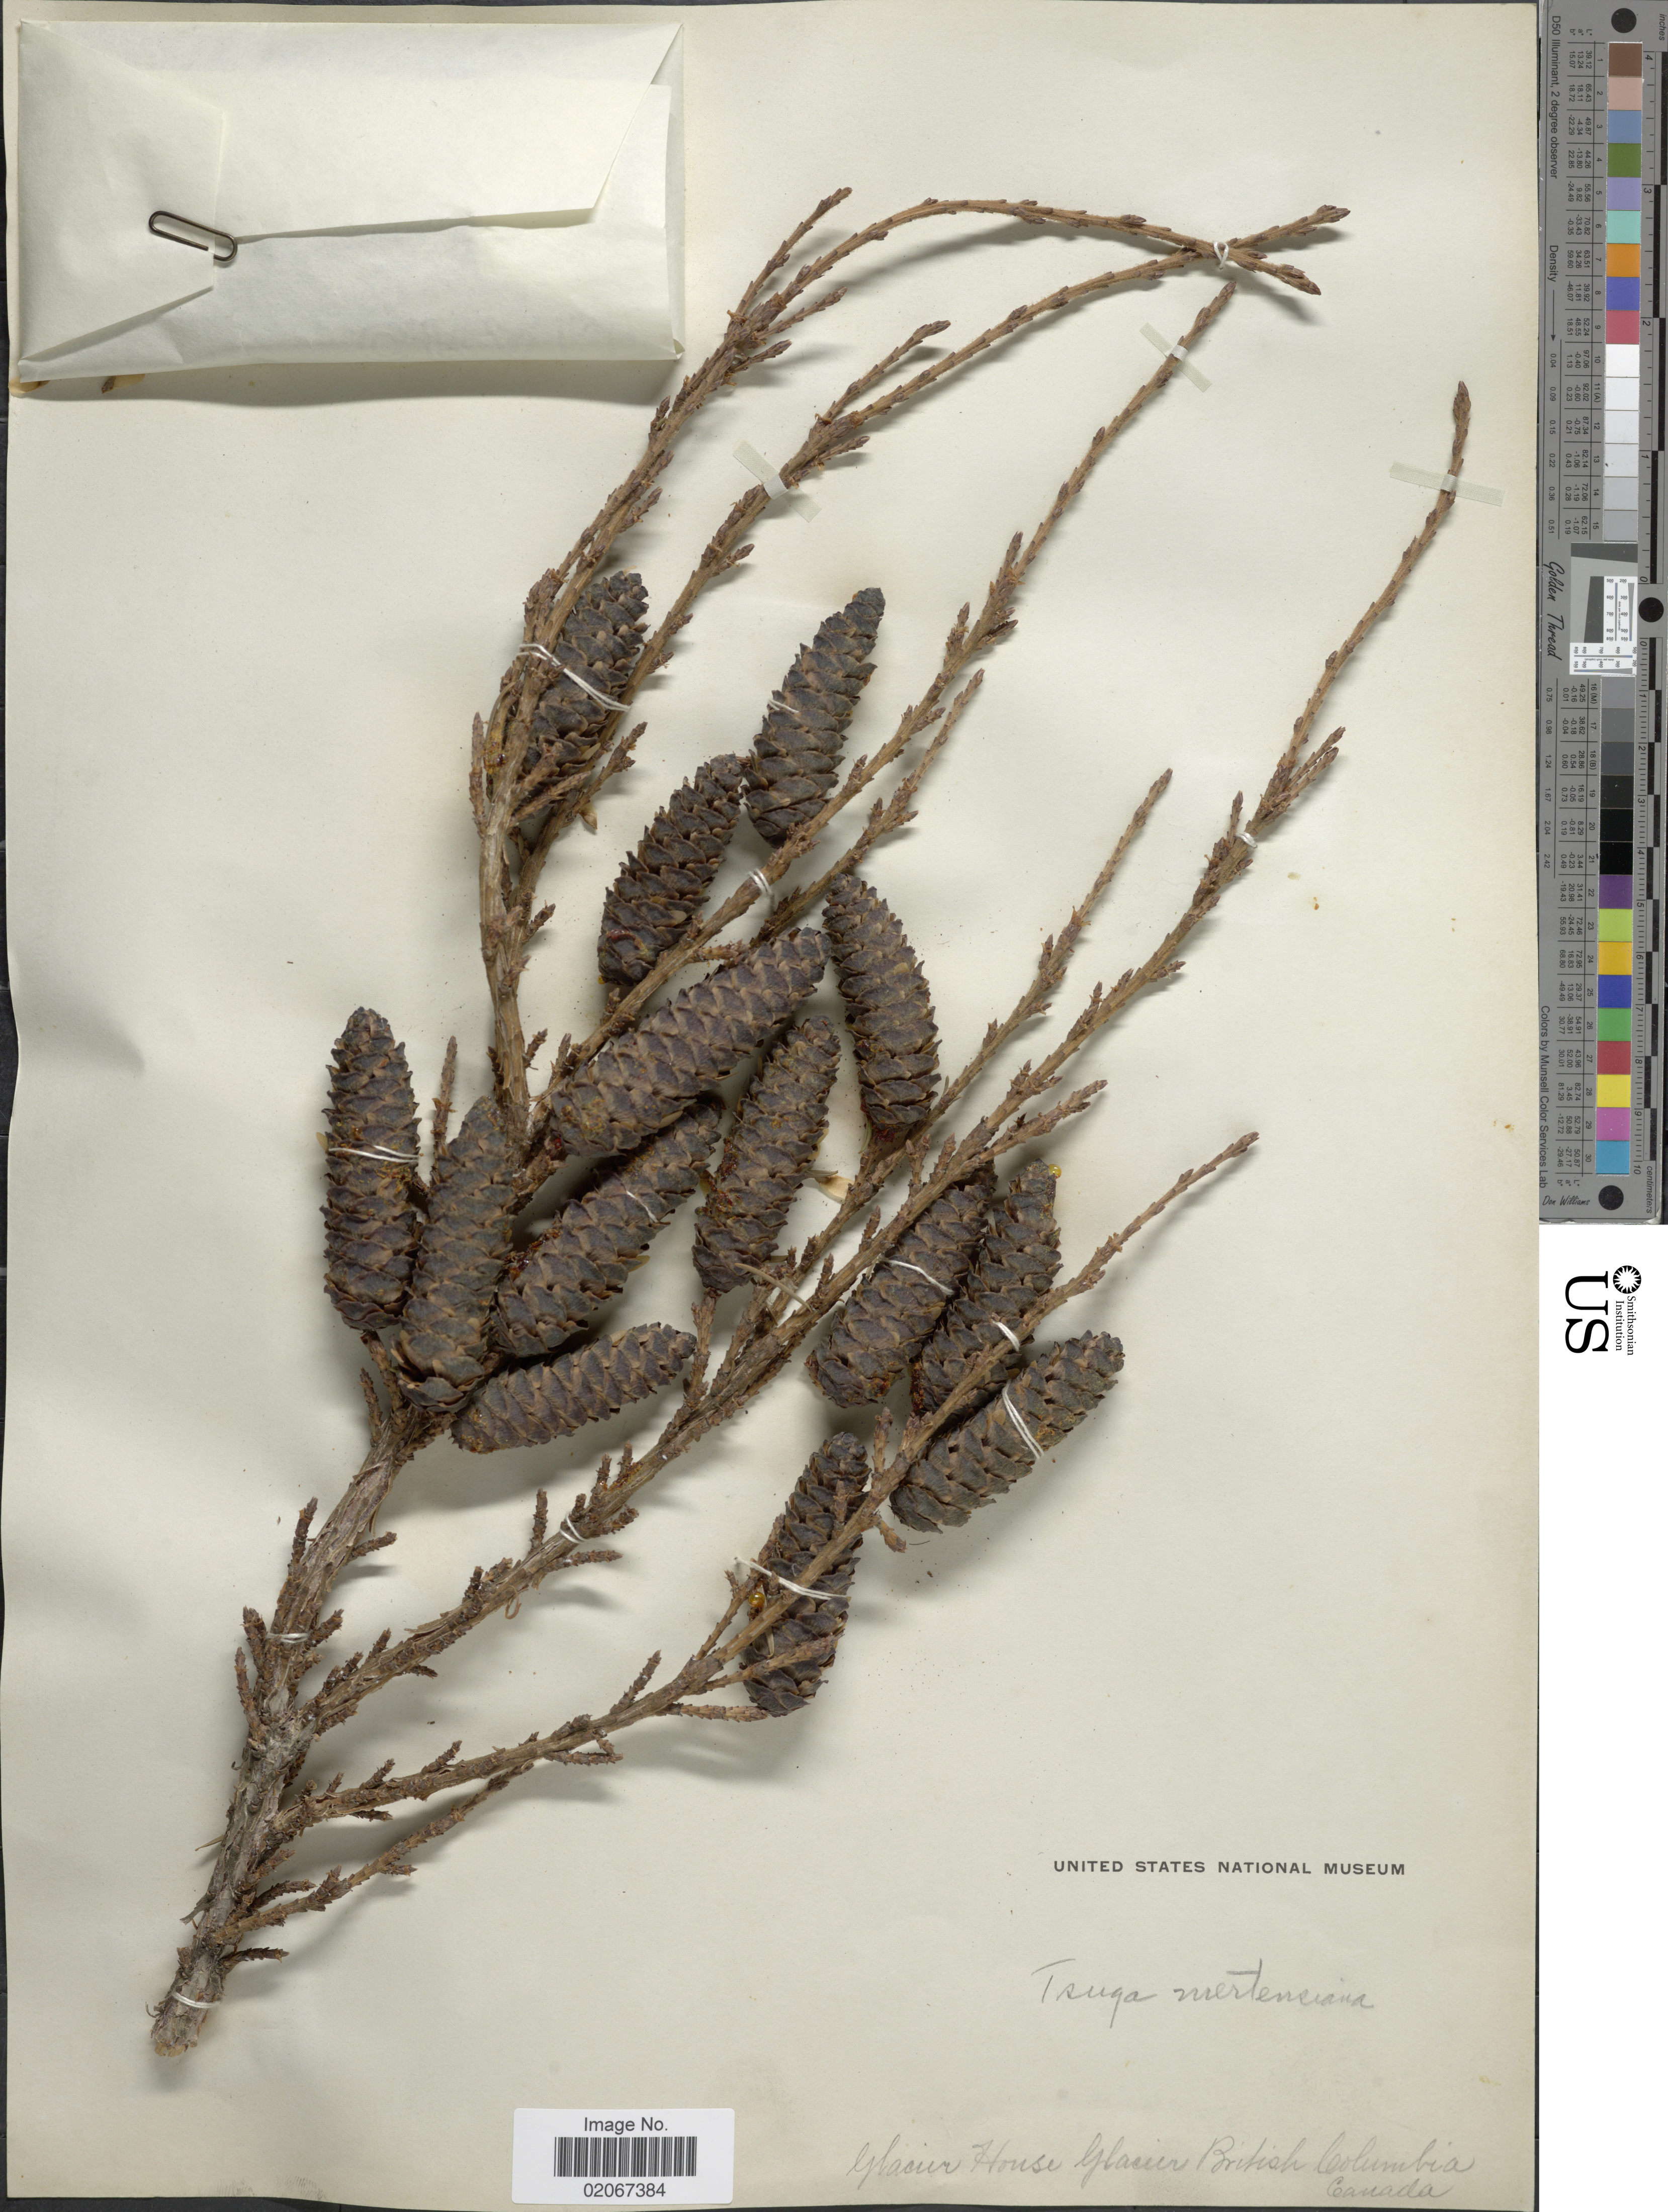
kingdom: Plantae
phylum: Tracheophyta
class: Pinopsida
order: Pinales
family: Pinaceae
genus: Tsuga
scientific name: Tsuga mertensiana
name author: (Bong.) Carrière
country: Canada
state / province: British Columbia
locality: Glacier House Glacier